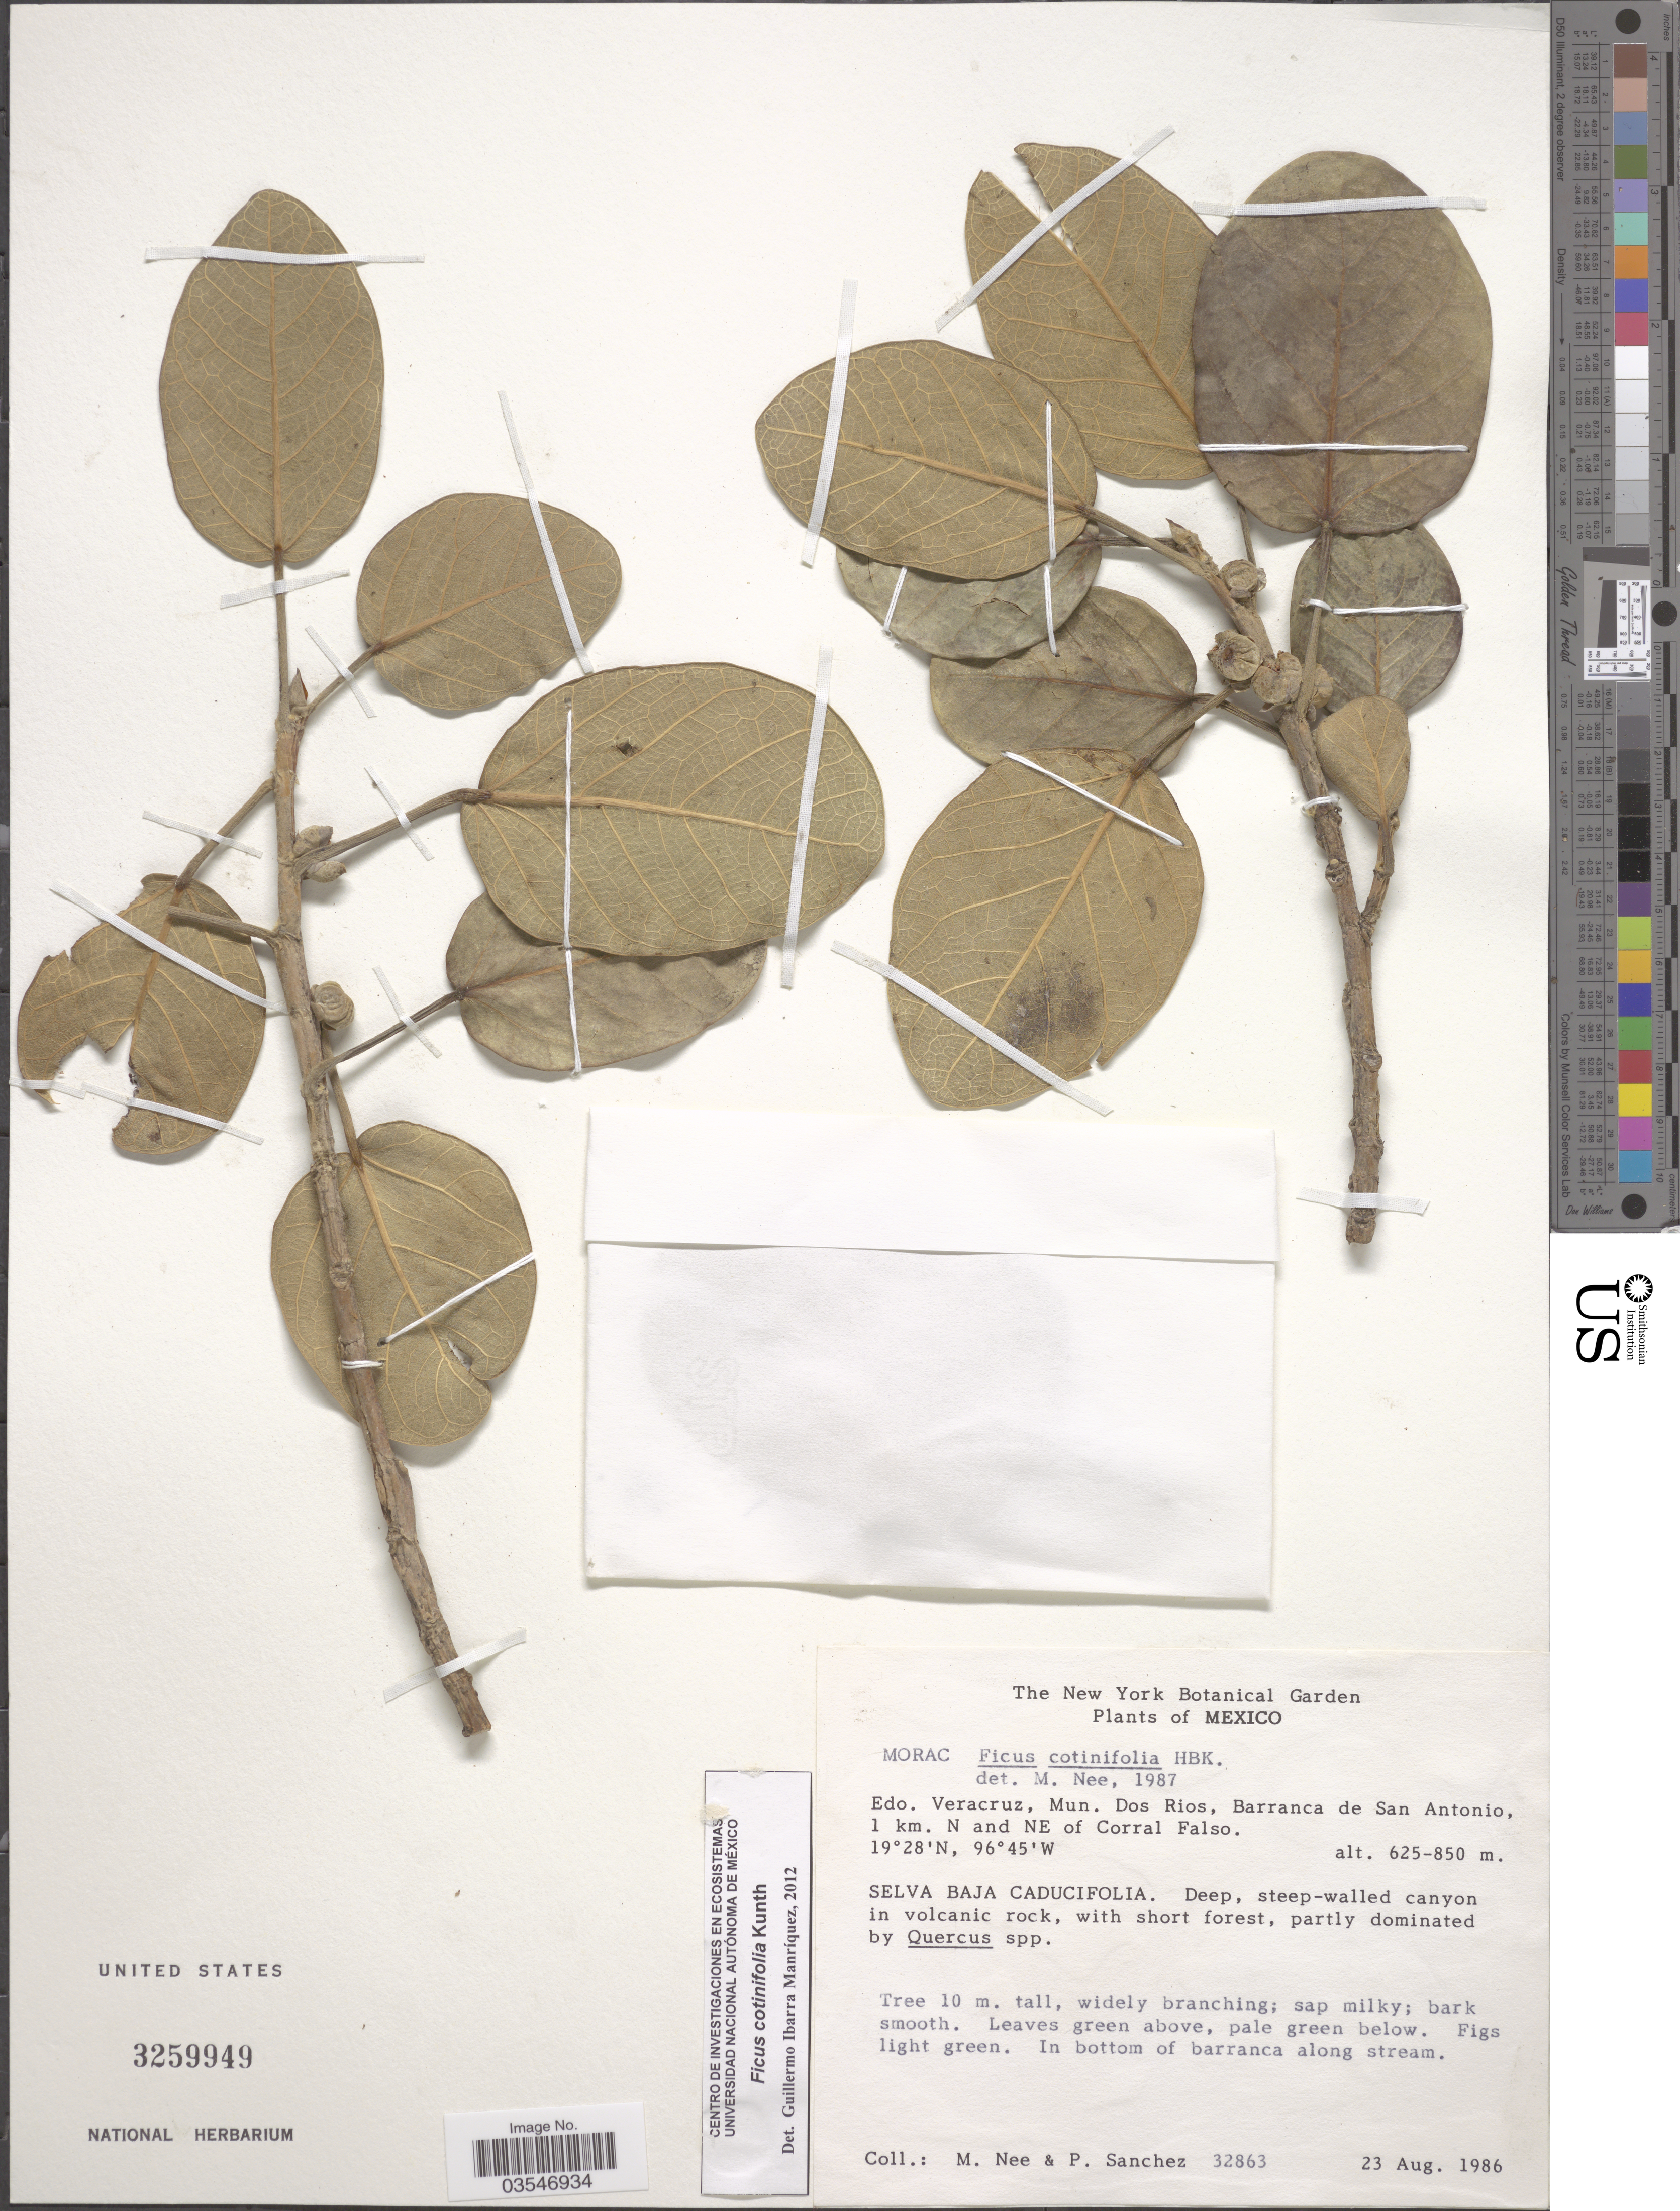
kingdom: Plantae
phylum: Tracheophyta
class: Magnoliopsida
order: Rosales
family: Moraceae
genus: Ficus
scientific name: Ficus cotinifolia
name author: Kunth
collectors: M. Nee & P. Sanchez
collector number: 32863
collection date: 1986-08-23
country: Mexico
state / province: Veracruz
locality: Edo. Veracruz, Mun. Dos Rios, Barranca de San Antonio, 1 km. N and NE of Corral Falso.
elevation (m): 625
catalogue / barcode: US 3259949